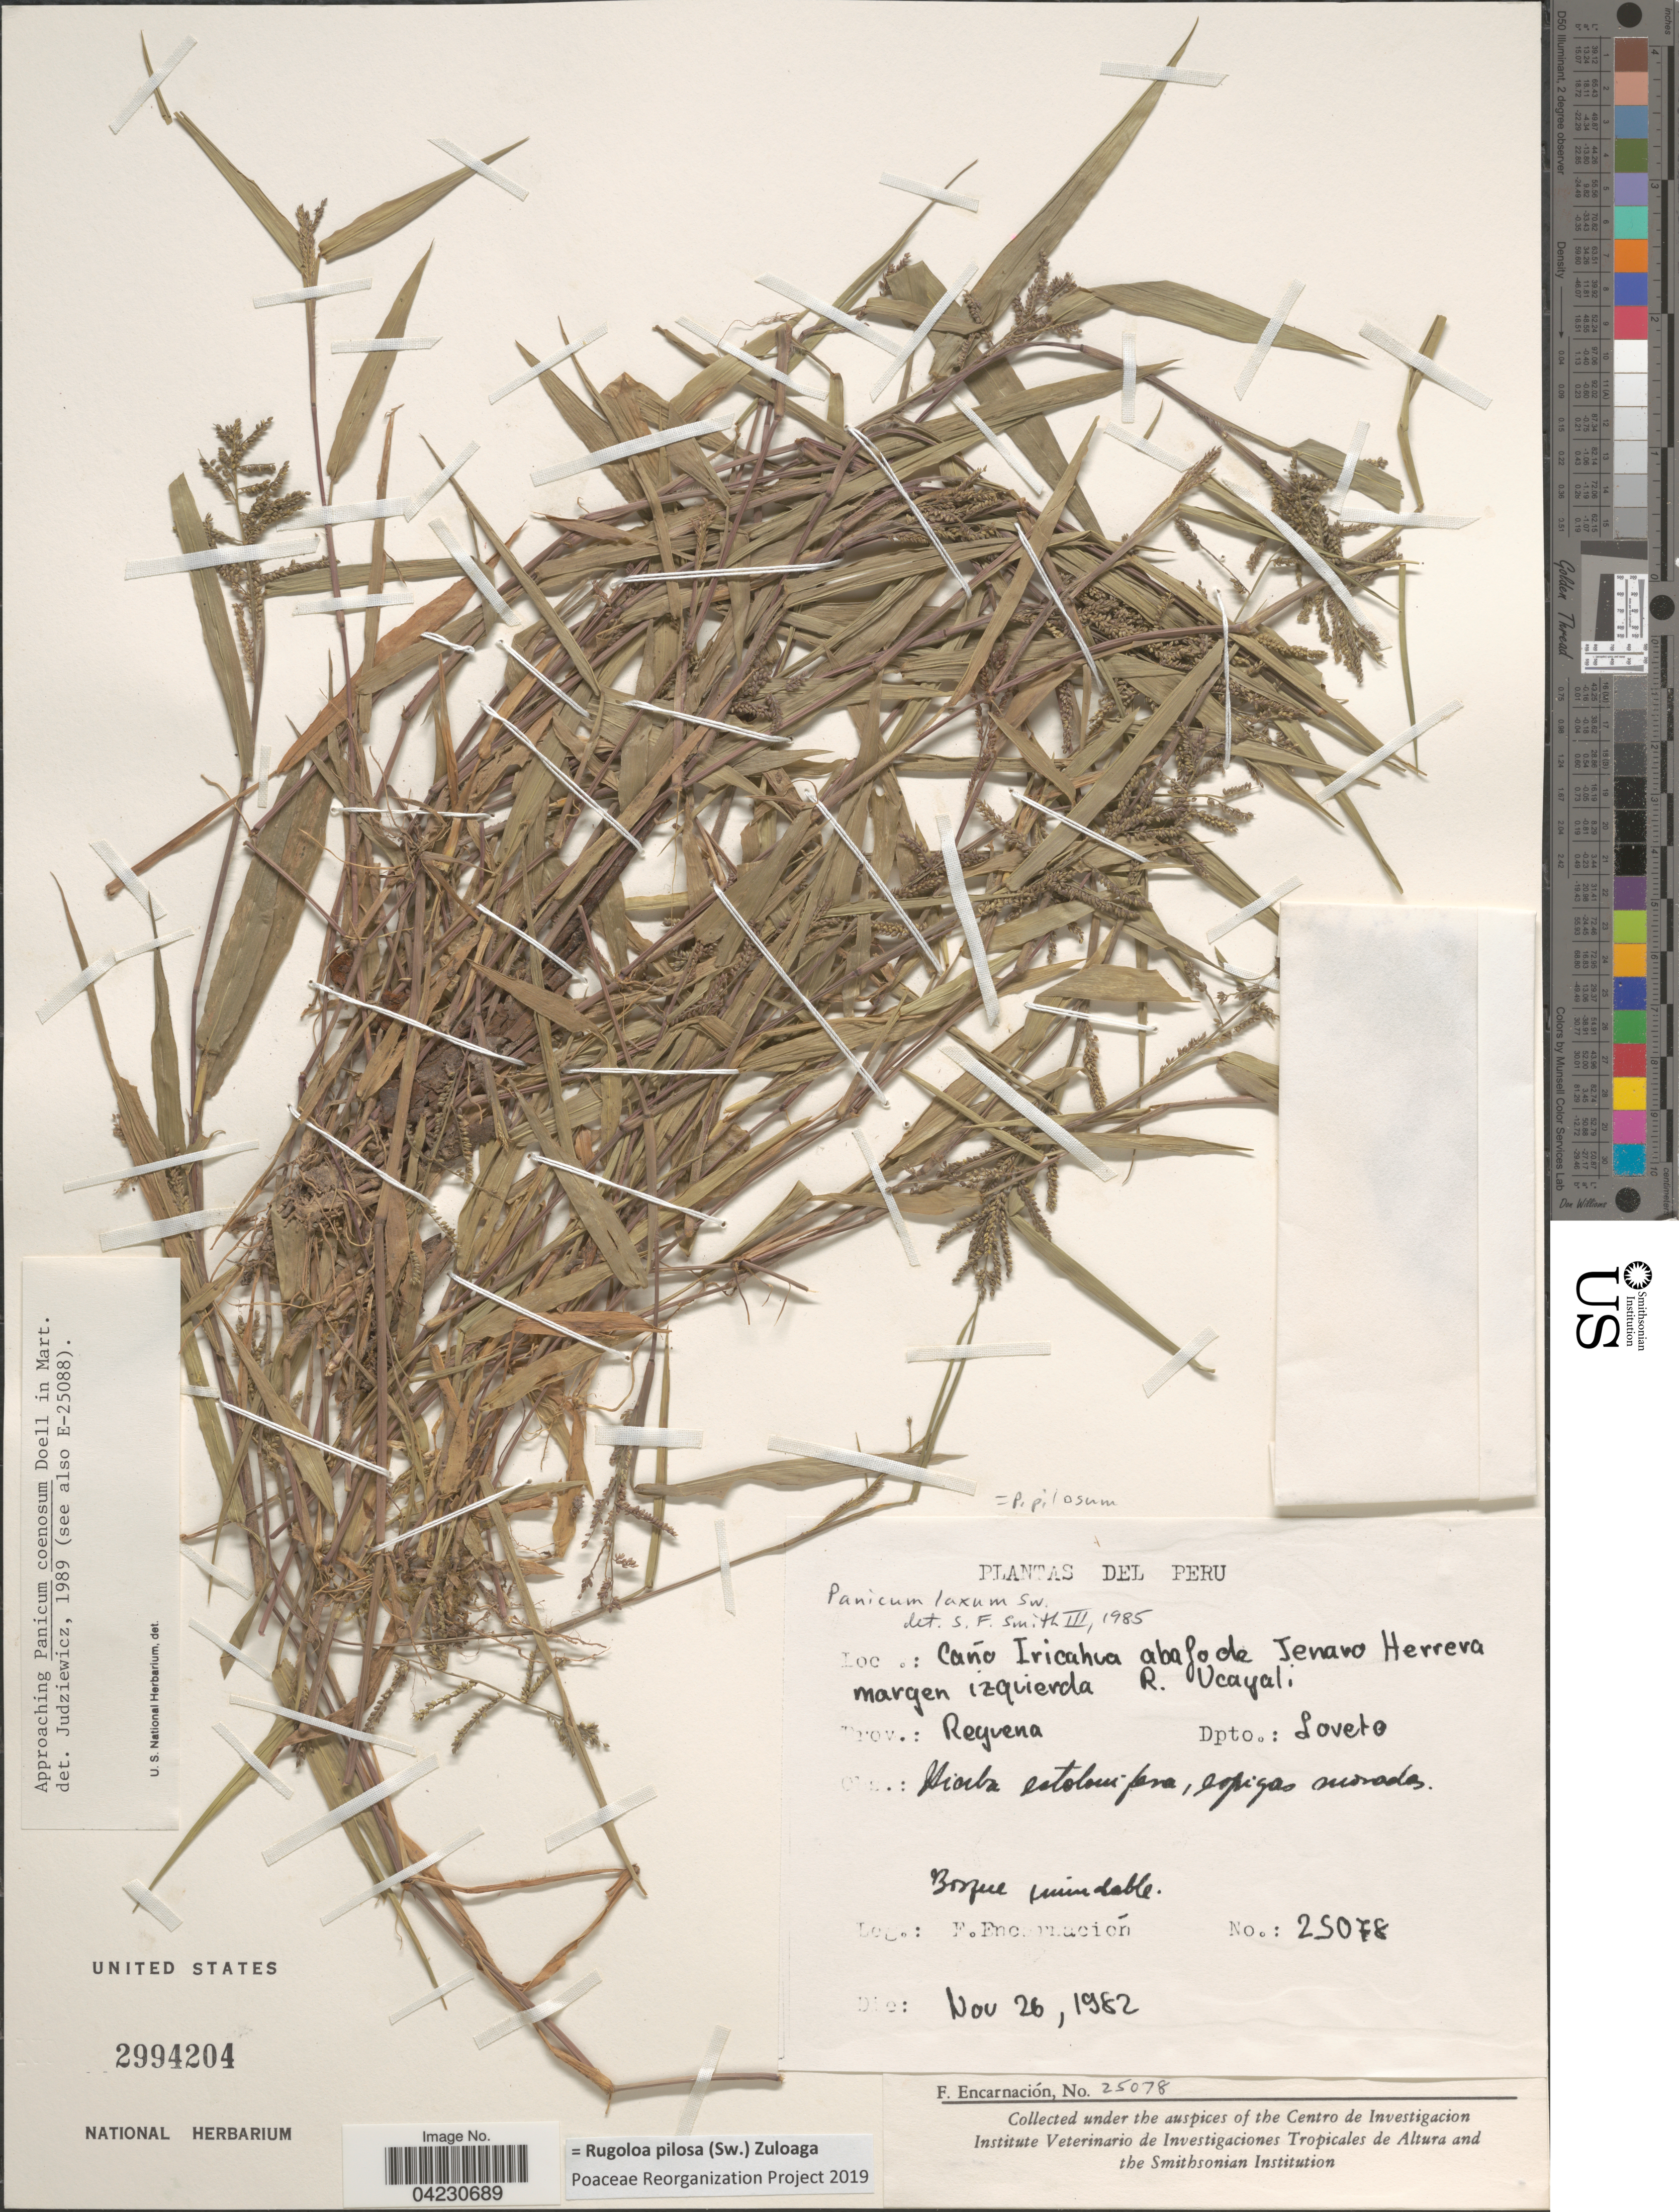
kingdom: Plantae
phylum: Tracheophyta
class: Liliopsida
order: Poales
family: Poaceae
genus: Rugoloa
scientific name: Rugoloa pilosa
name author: (Sw.) Zuloaga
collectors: F. Encarnación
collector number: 25078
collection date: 1982-11-26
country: Peru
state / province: Loreto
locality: Caño Iricahua abajo de Jenaro Herrera margen izquierda R. Ucayali. Prov.: Requena. Dpto.: Loreto.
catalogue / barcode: US 2994204